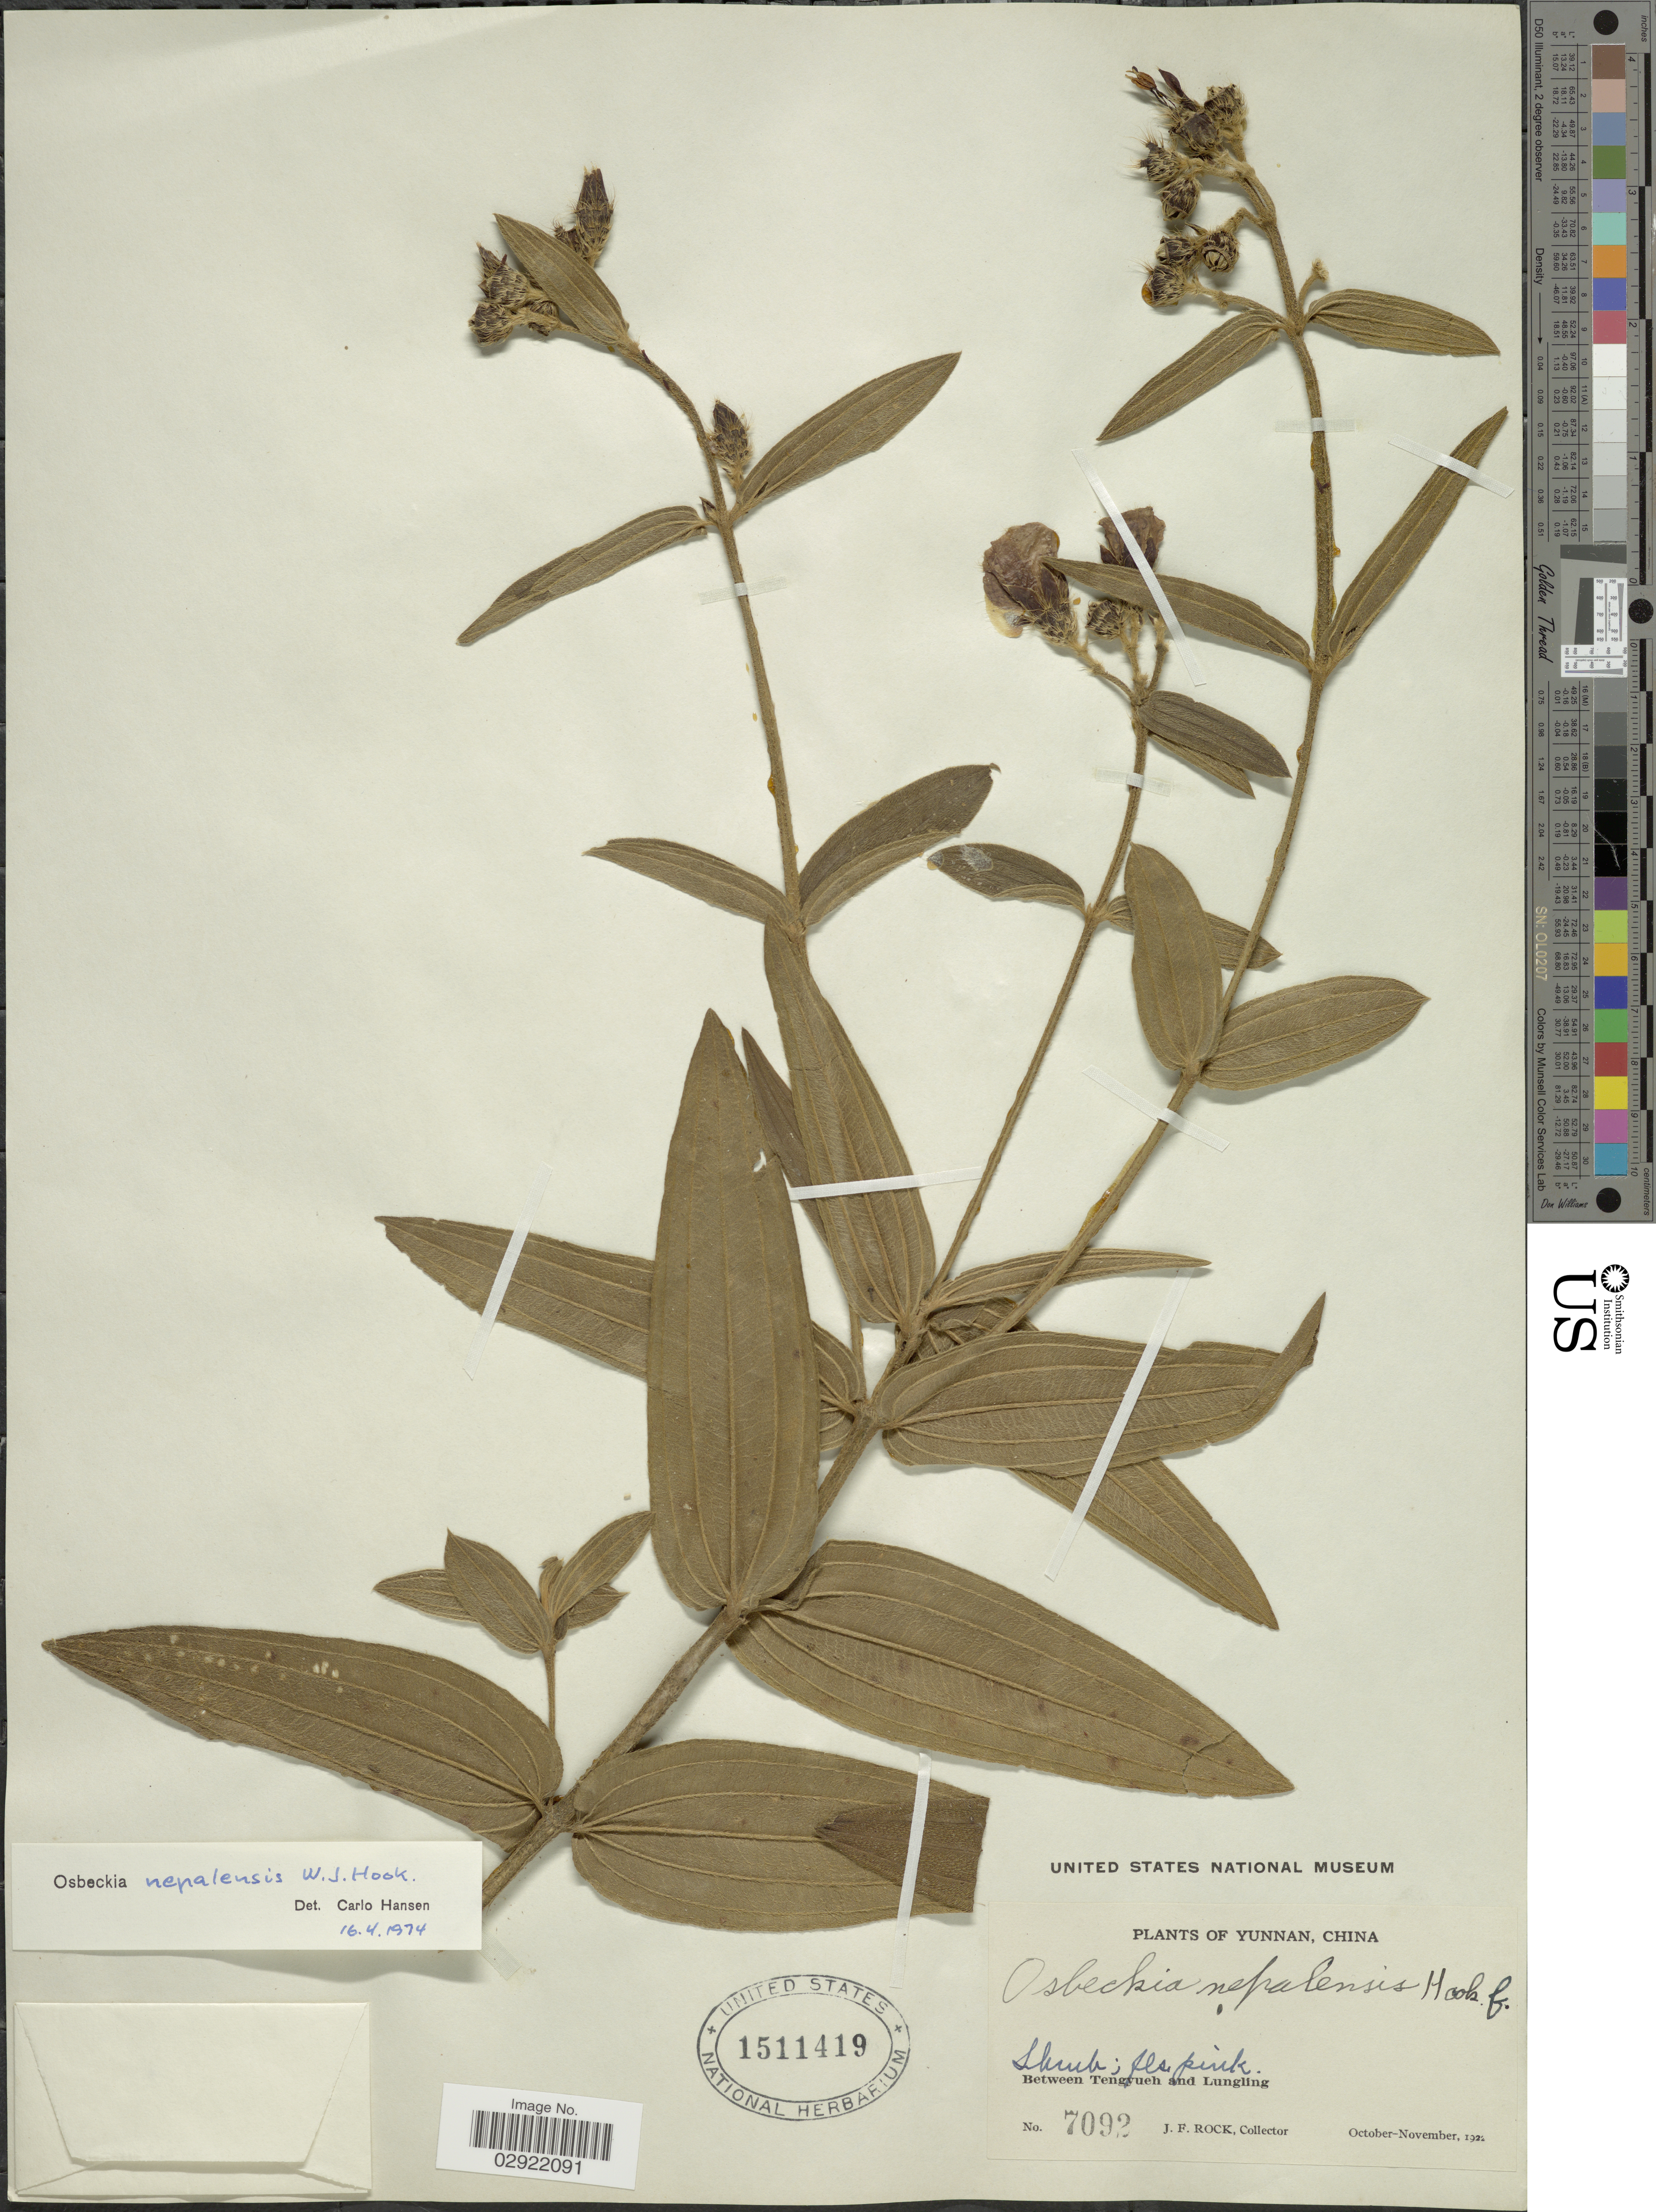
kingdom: Plantae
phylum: Tracheophyta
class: Magnoliopsida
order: Myrtales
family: Melastomataceae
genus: Osbeckia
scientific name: Osbeckia nepalensis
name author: Hook.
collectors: J. Rock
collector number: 7092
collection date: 1922-10/1922-11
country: China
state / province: Yunnan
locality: Between Tengyueh and Lungling.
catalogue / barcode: US 1511419